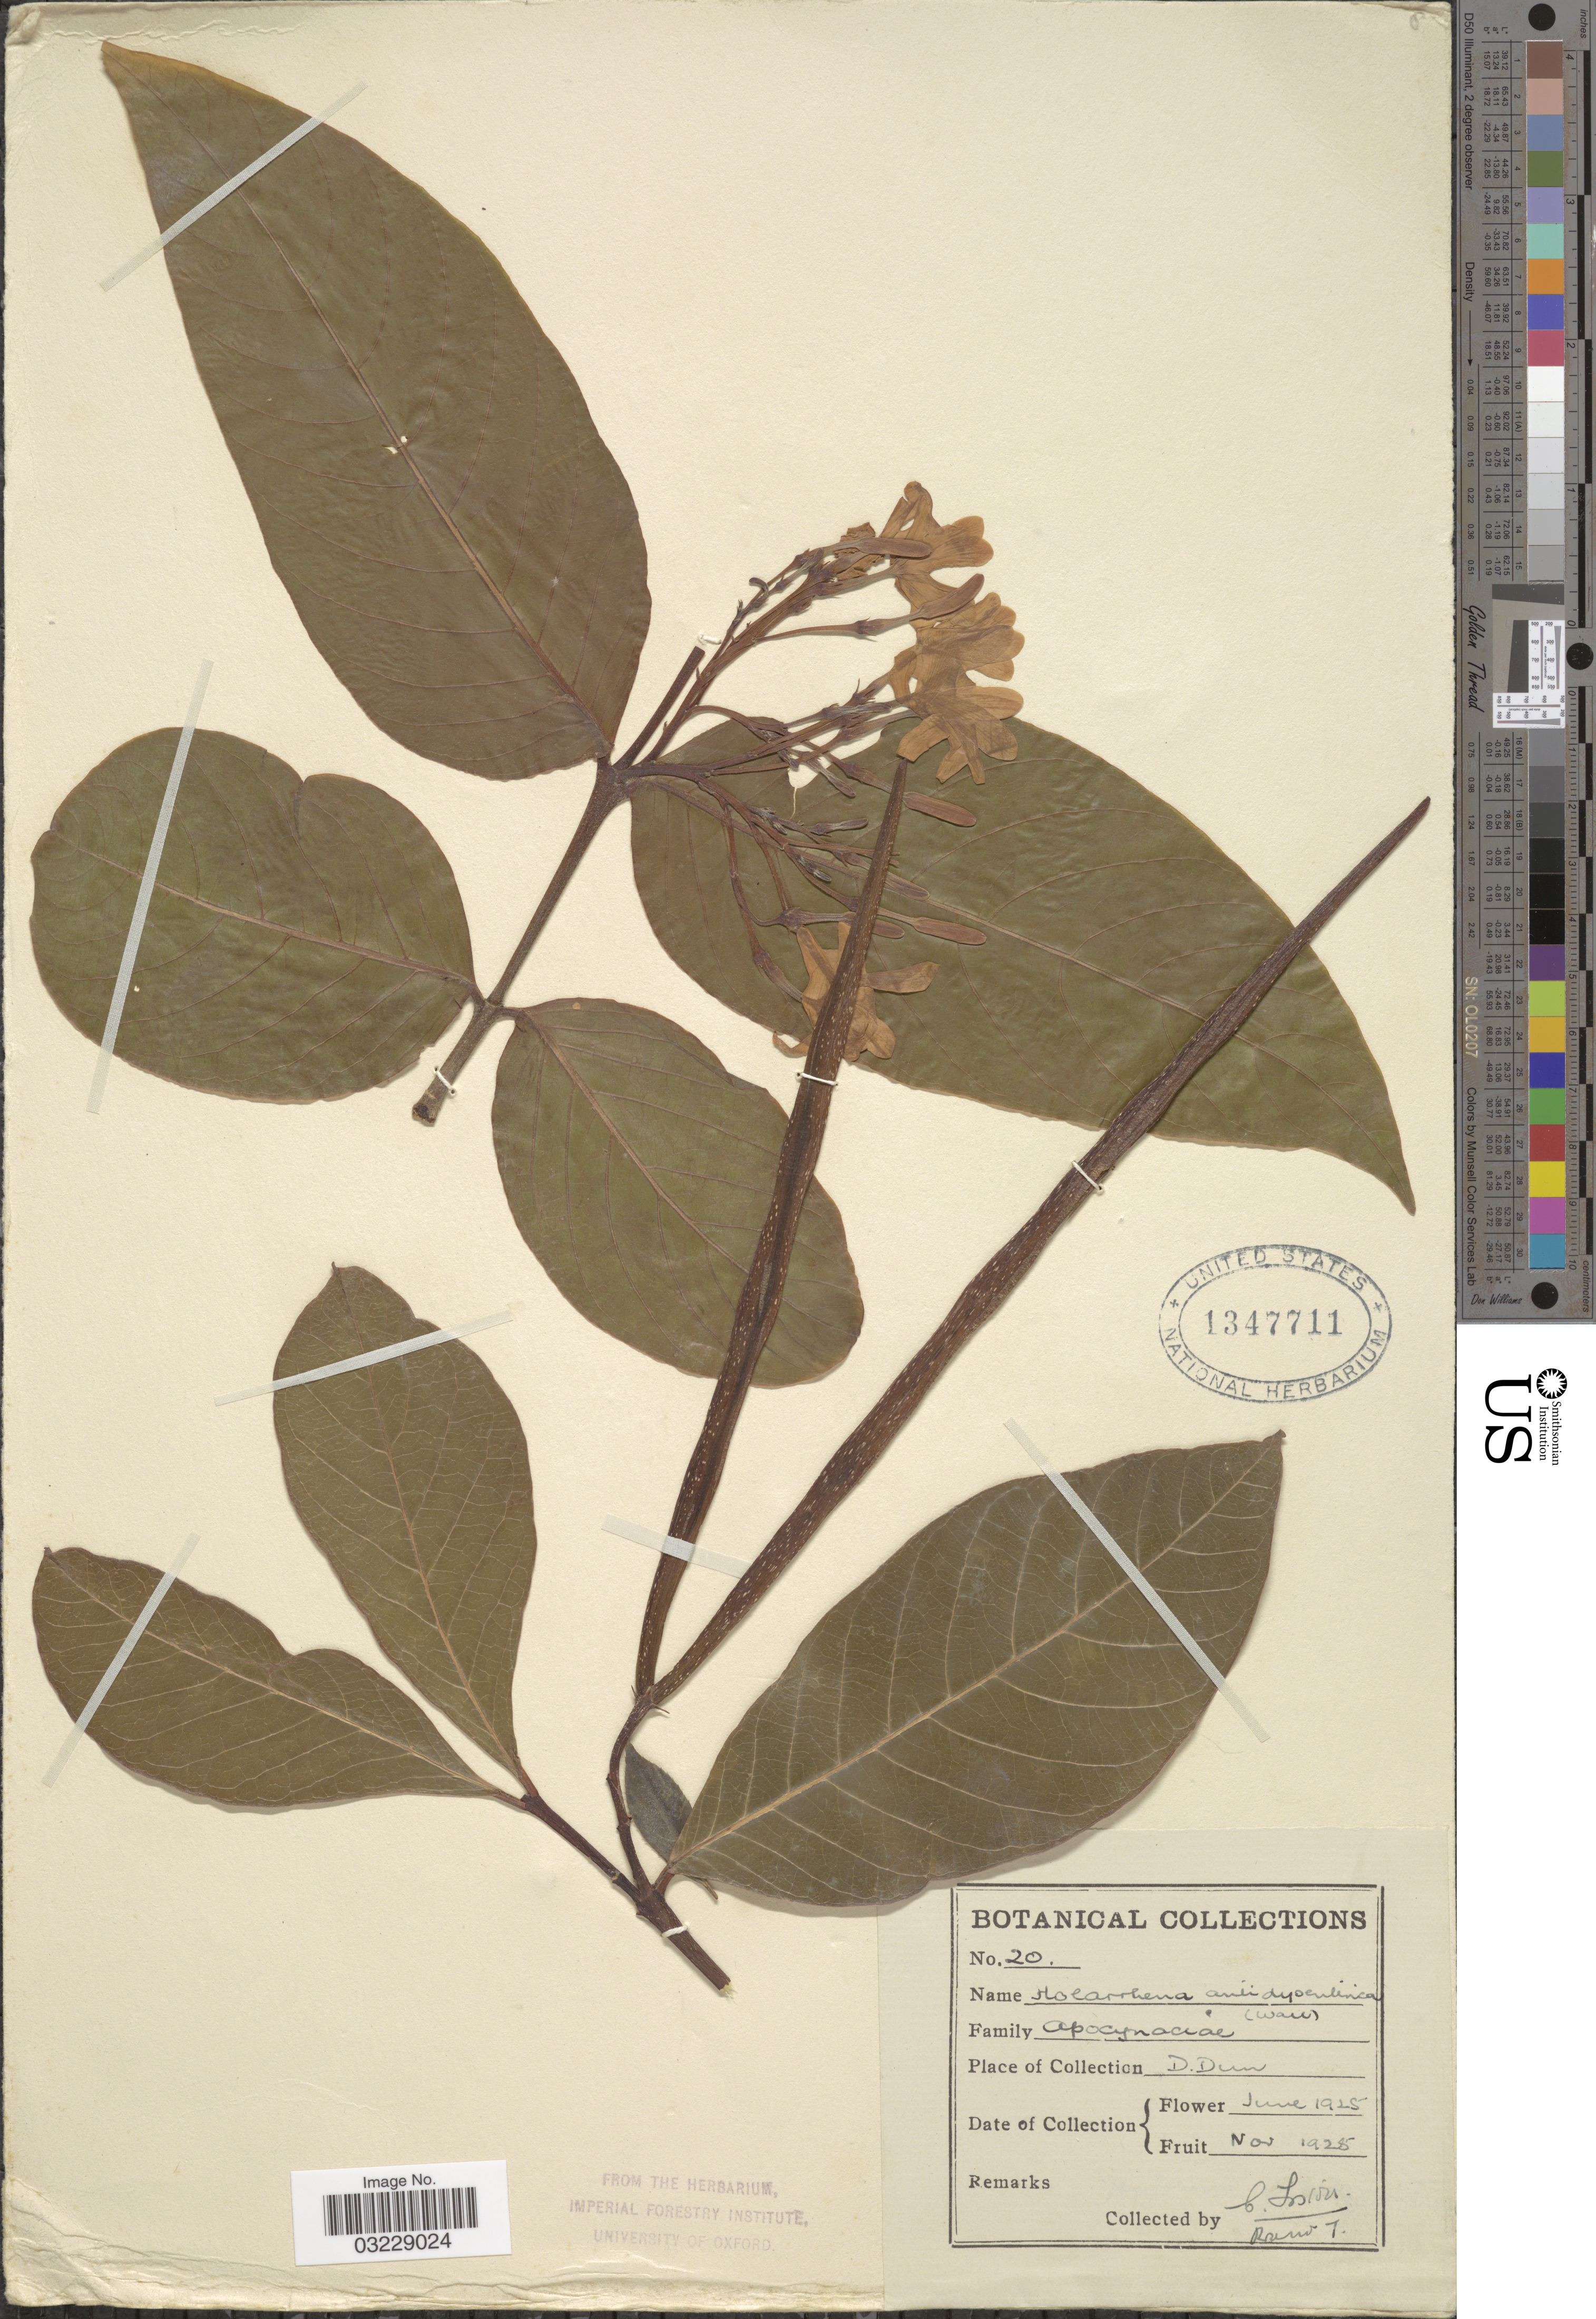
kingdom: Plantae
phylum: Tracheophyta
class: Magnoliopsida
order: Gentianales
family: Apocynaceae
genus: Holarrhena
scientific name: Holarrhena pubescens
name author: (Buch.-Ham.) Wall. ex G. Don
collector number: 20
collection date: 1925-06/1925-11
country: India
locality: D. Dun.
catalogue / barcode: US 1347711